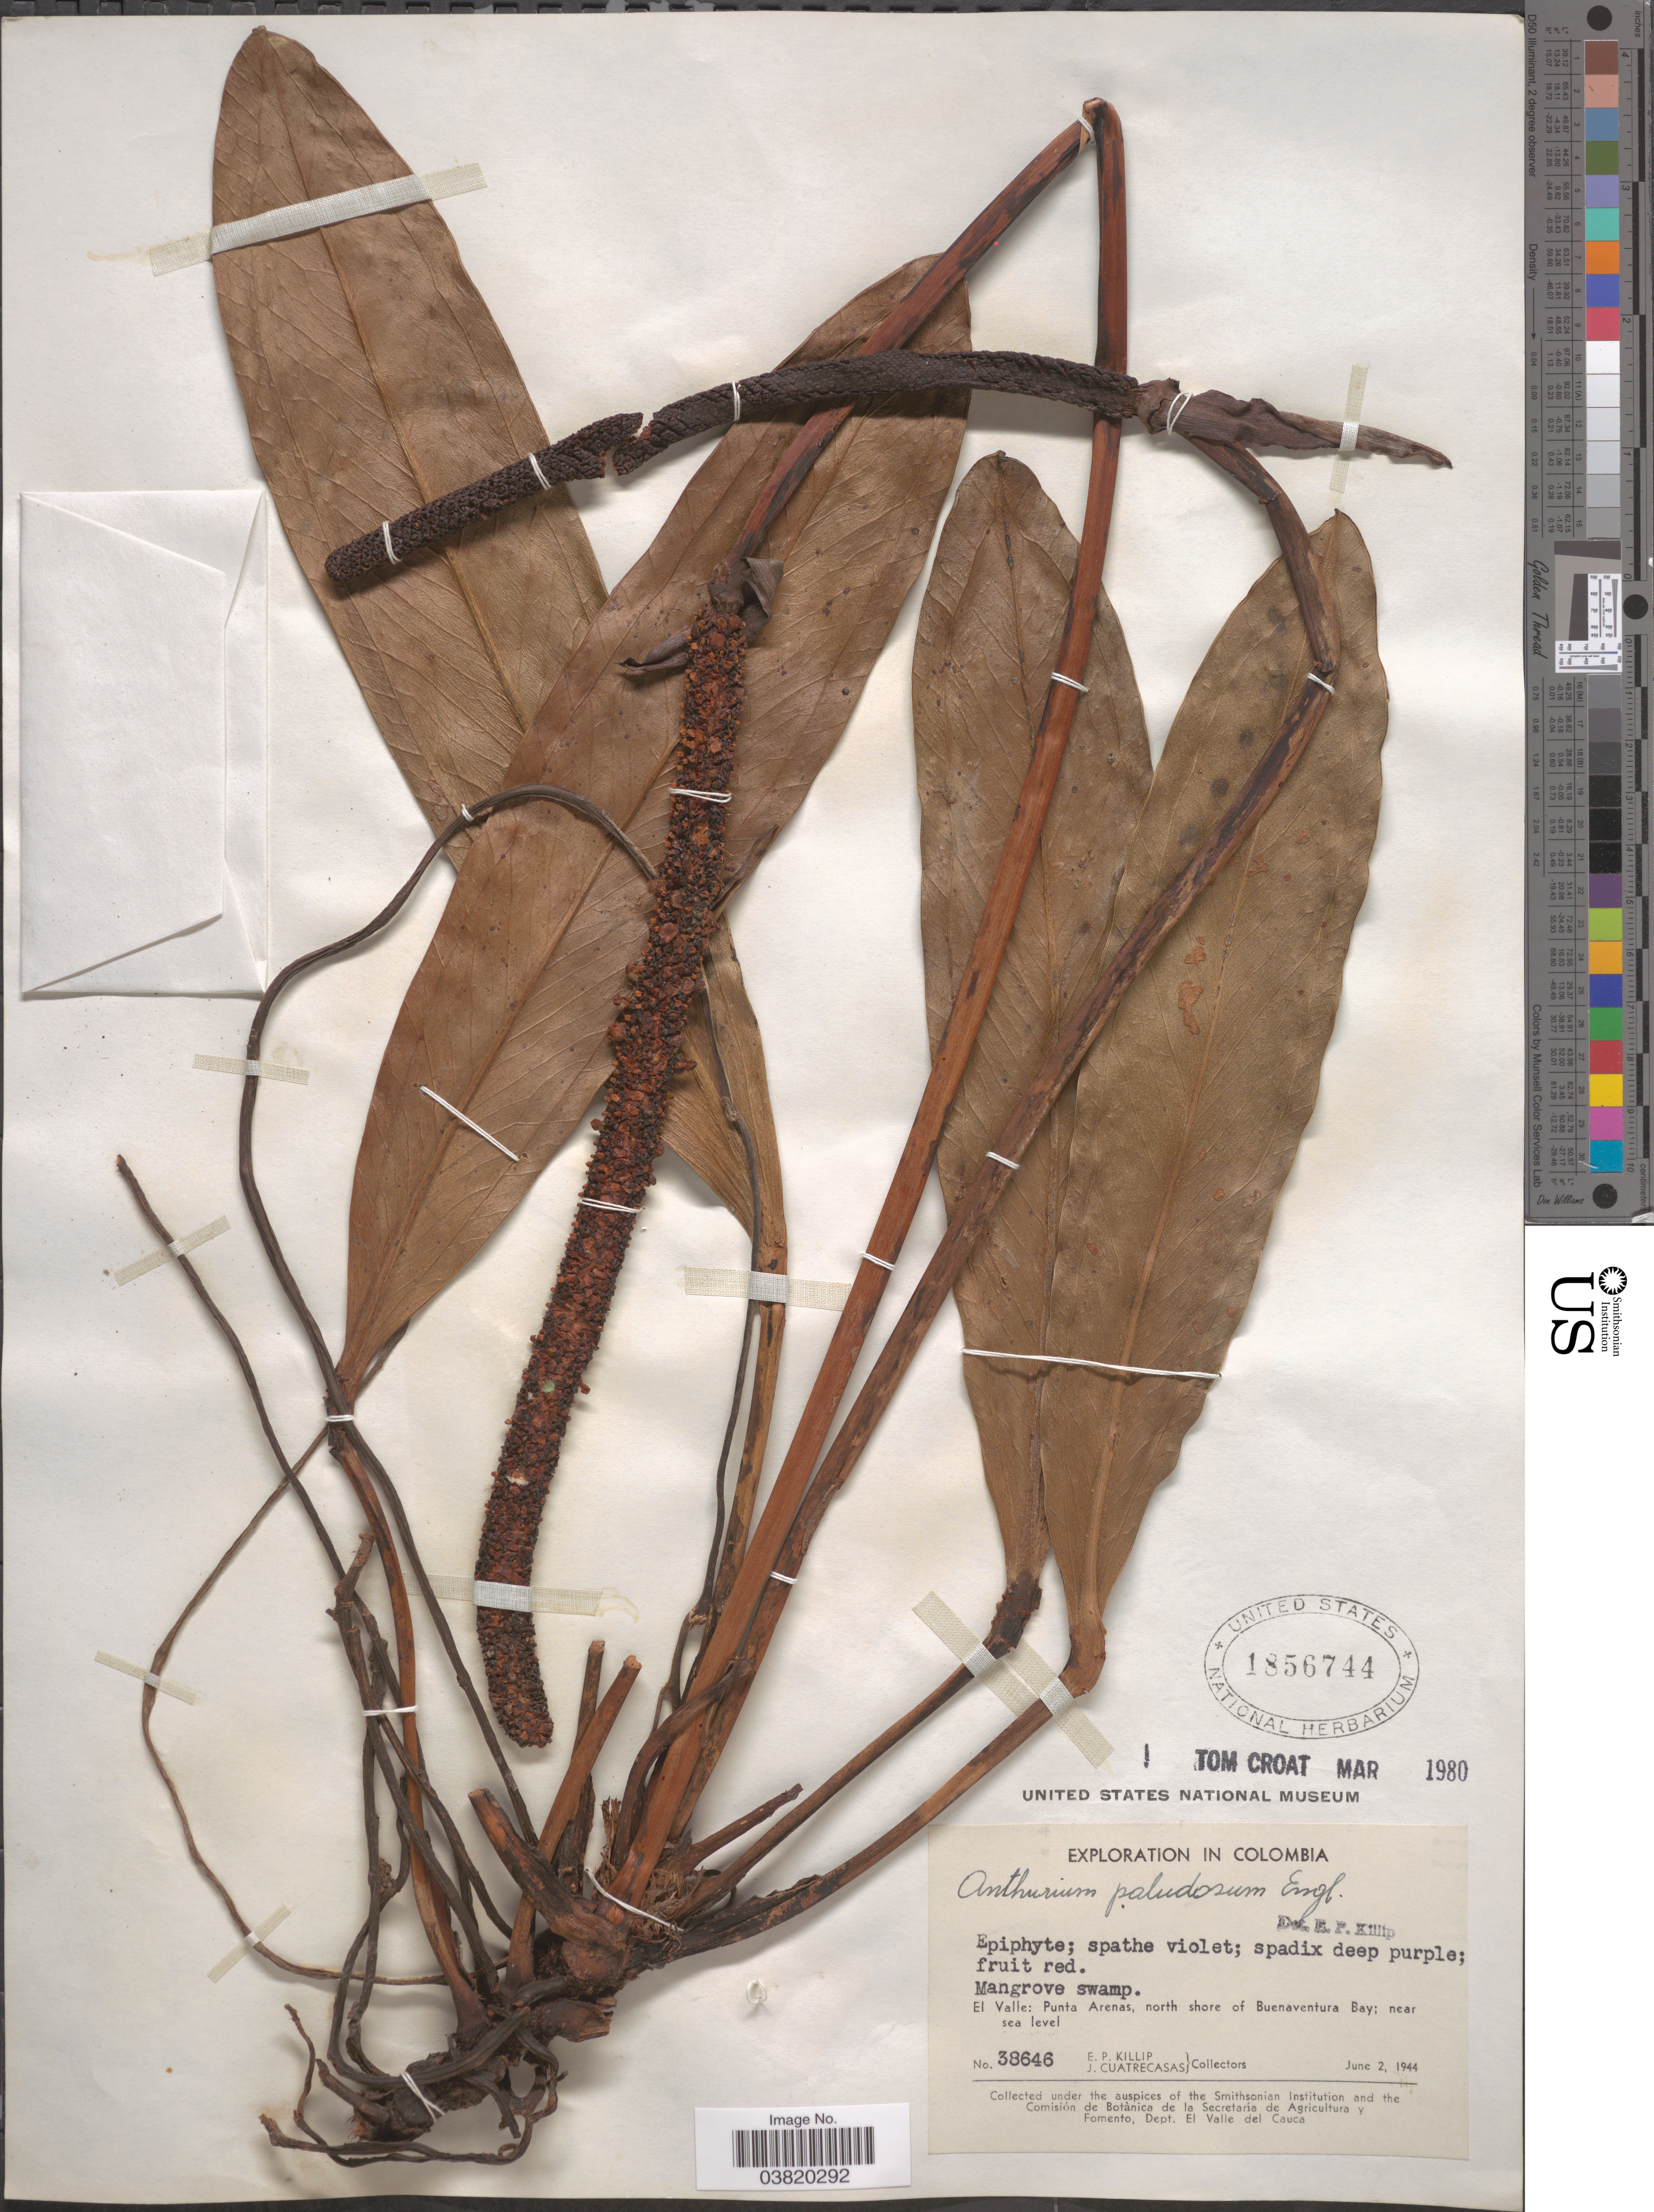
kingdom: Plantae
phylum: Tracheophyta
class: Liliopsida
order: Alismatales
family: Araceae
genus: Anthurium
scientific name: Anthurium paludosum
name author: Engl.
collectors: E. P. Killip & J. Cuatrecasas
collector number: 38646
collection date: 1944-06-02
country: Colombia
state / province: Valle del Cauca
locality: El Valle: Punta Arenas, north shore of Buenaventura Bay.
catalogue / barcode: US 1856744